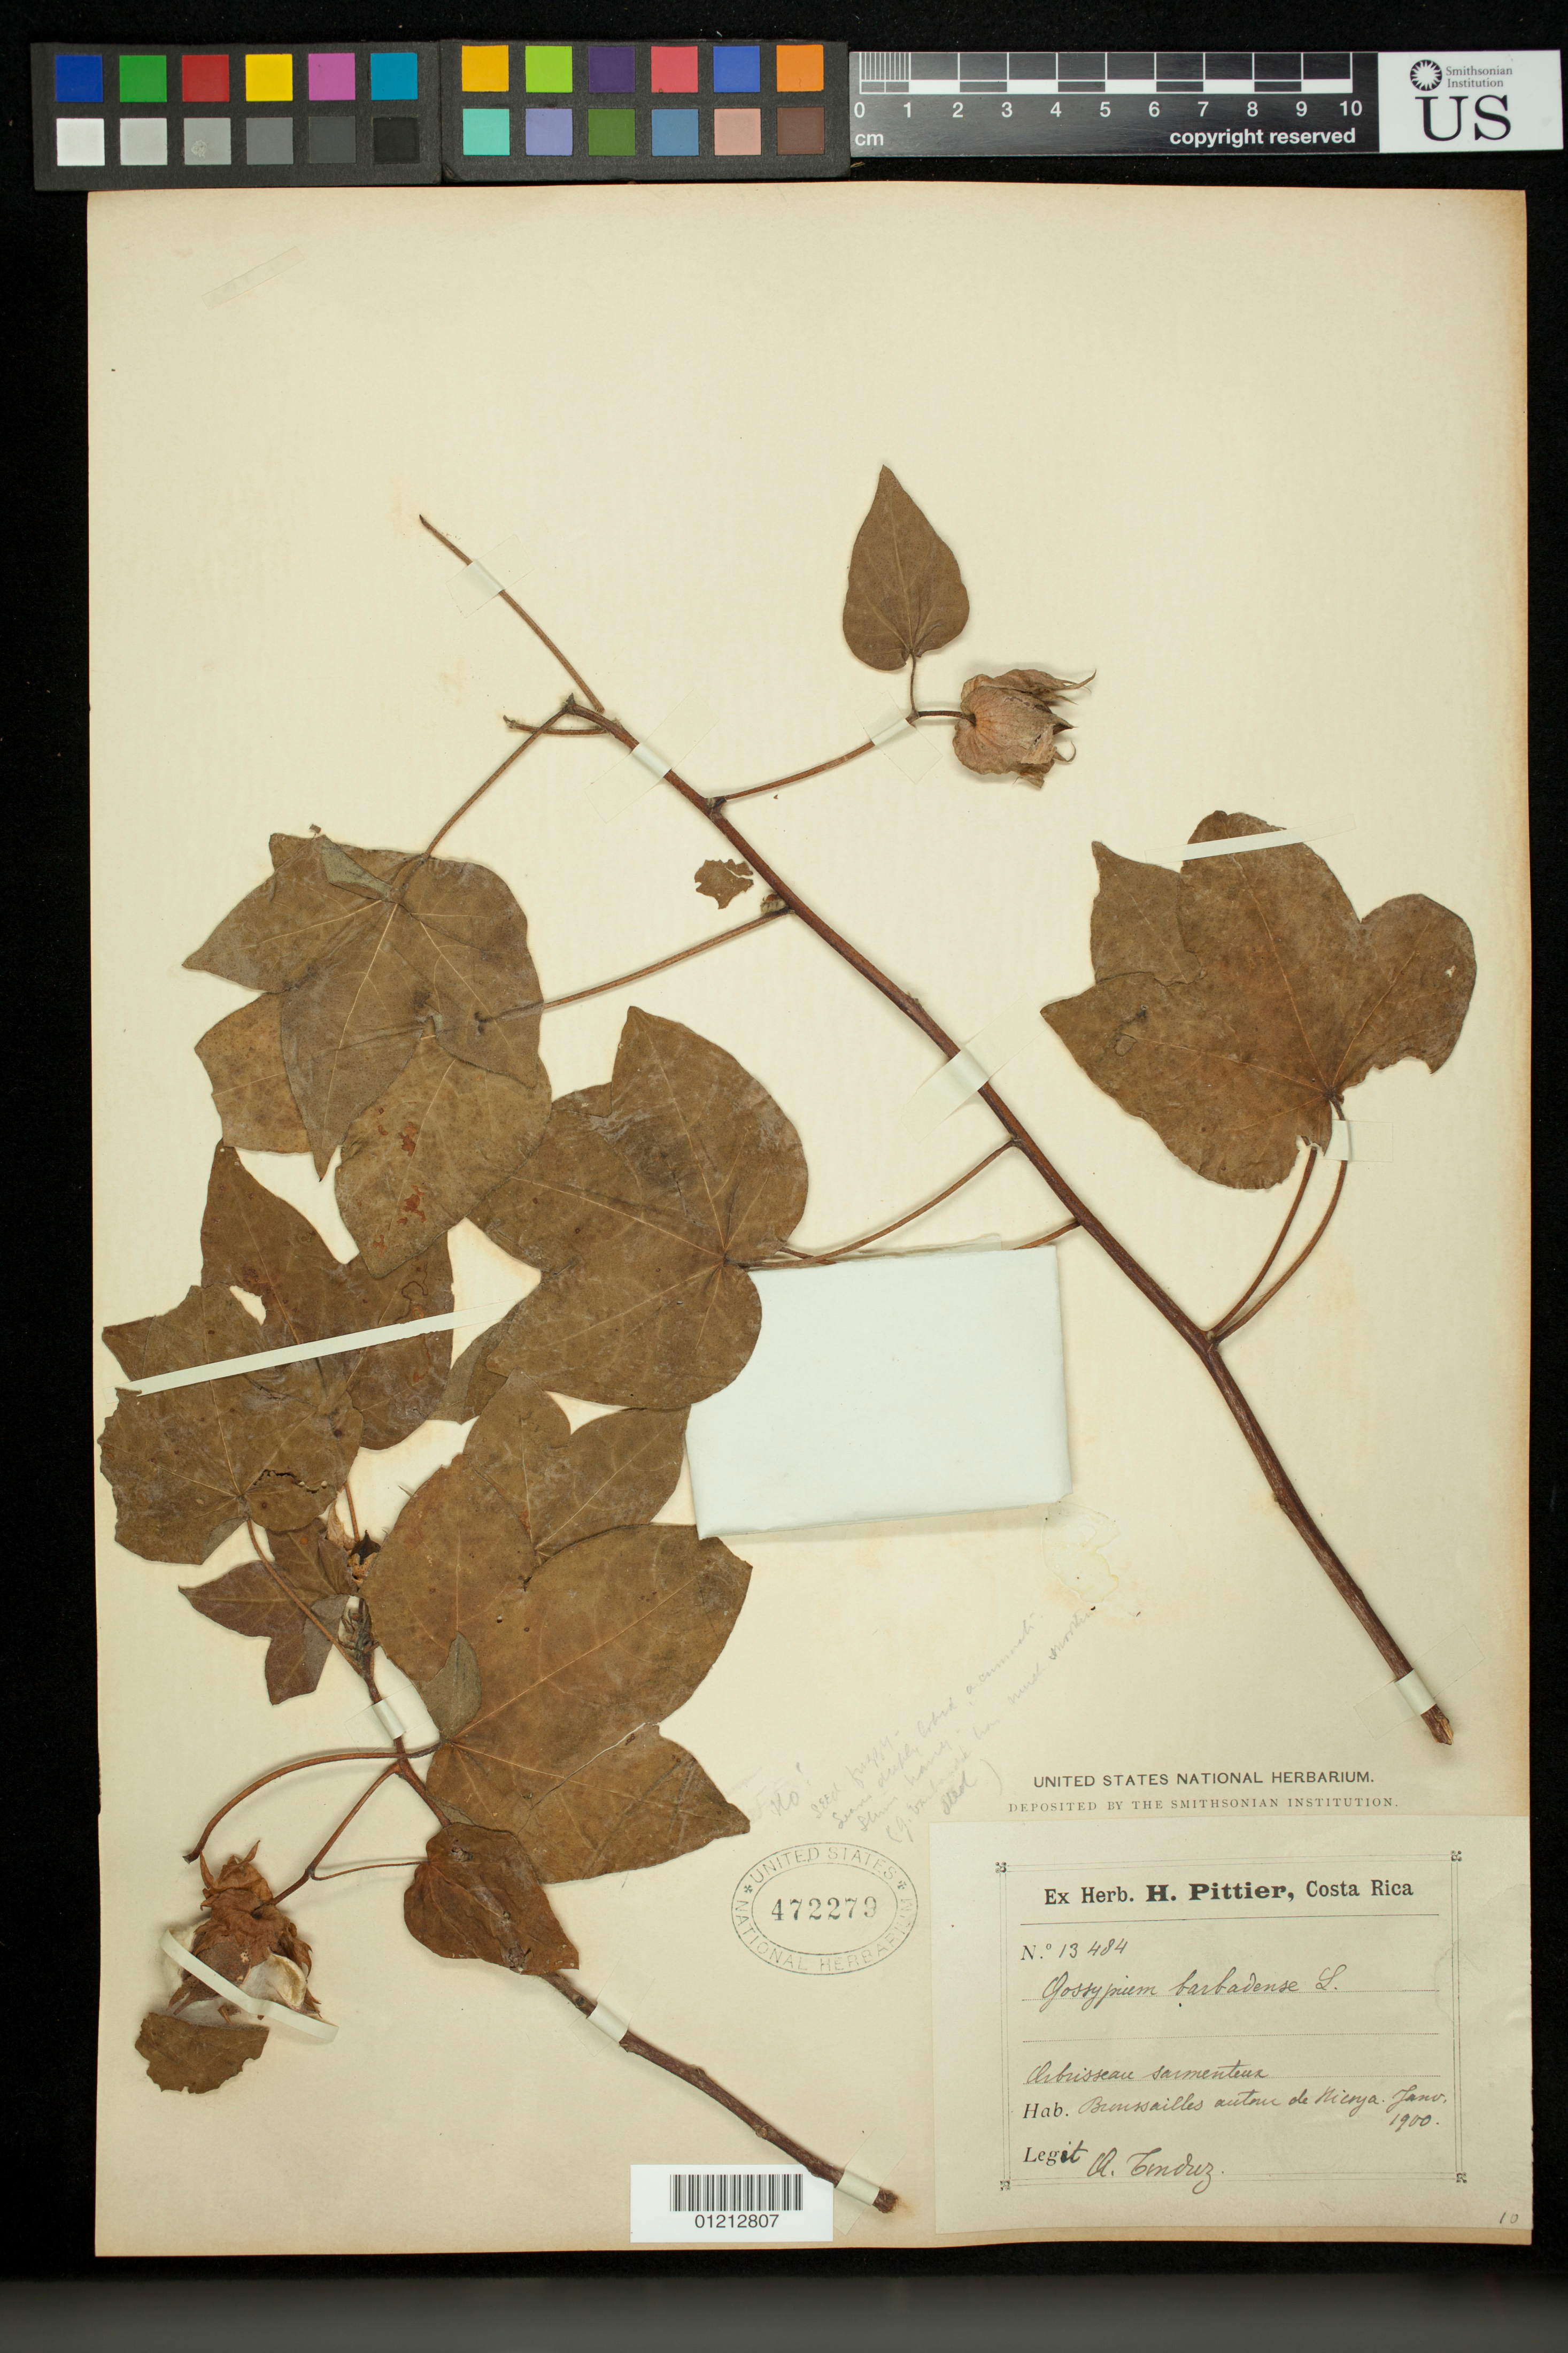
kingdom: Plantae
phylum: Tracheophyta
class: Magnoliopsida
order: Malvales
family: Malvaceae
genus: Gossypium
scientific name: Gossypium hirsutum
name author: L.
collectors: A. Tonduz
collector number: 13484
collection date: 1900-01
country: Costa Rica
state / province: Guanacaste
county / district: Nicoya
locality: Broussailles autour de Nicoya.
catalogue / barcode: US 472279